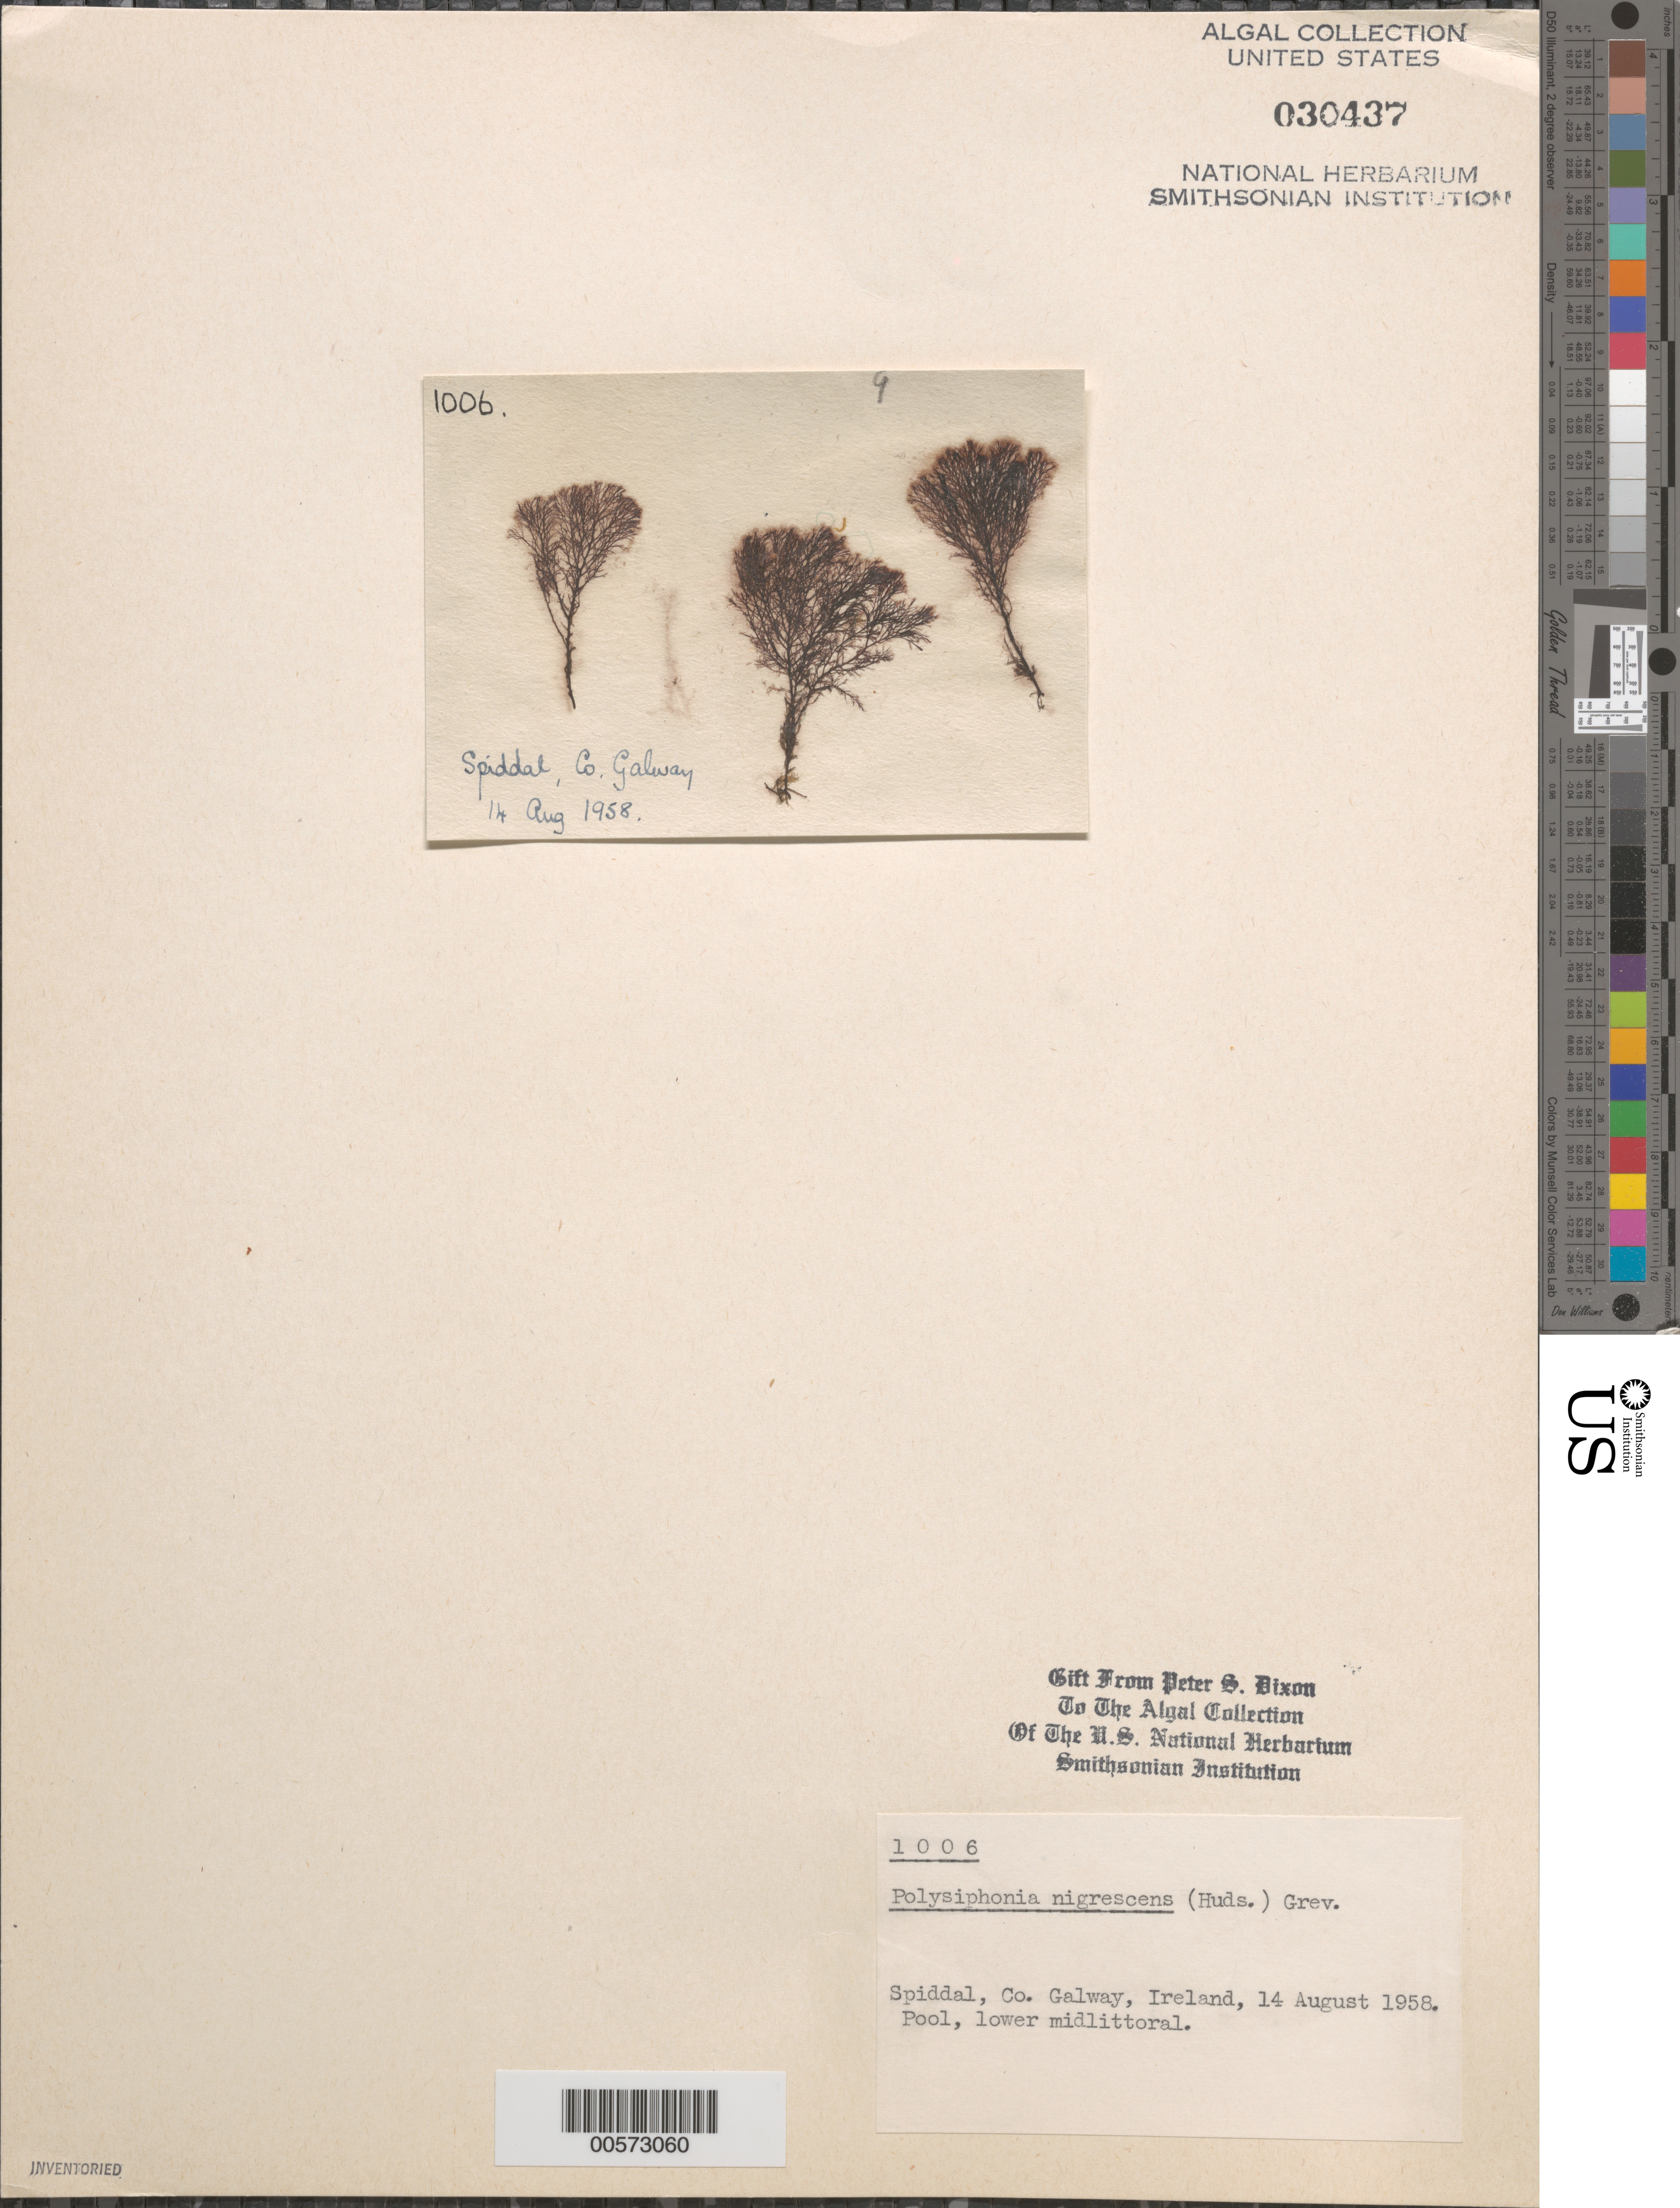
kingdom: Plantae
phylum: Rhodophyta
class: Florideophyceae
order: Ceramiales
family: Rhodomelaceae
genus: Vertebrata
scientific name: Vertebrata fucoides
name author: (Hudson) Kuntze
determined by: Algae name updating Project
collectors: P. S. Dixon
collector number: PSD 1006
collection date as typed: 14 Aug 1958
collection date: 1958-08-14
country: Ireland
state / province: Connaught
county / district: Galway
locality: Spiddal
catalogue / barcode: US 30437